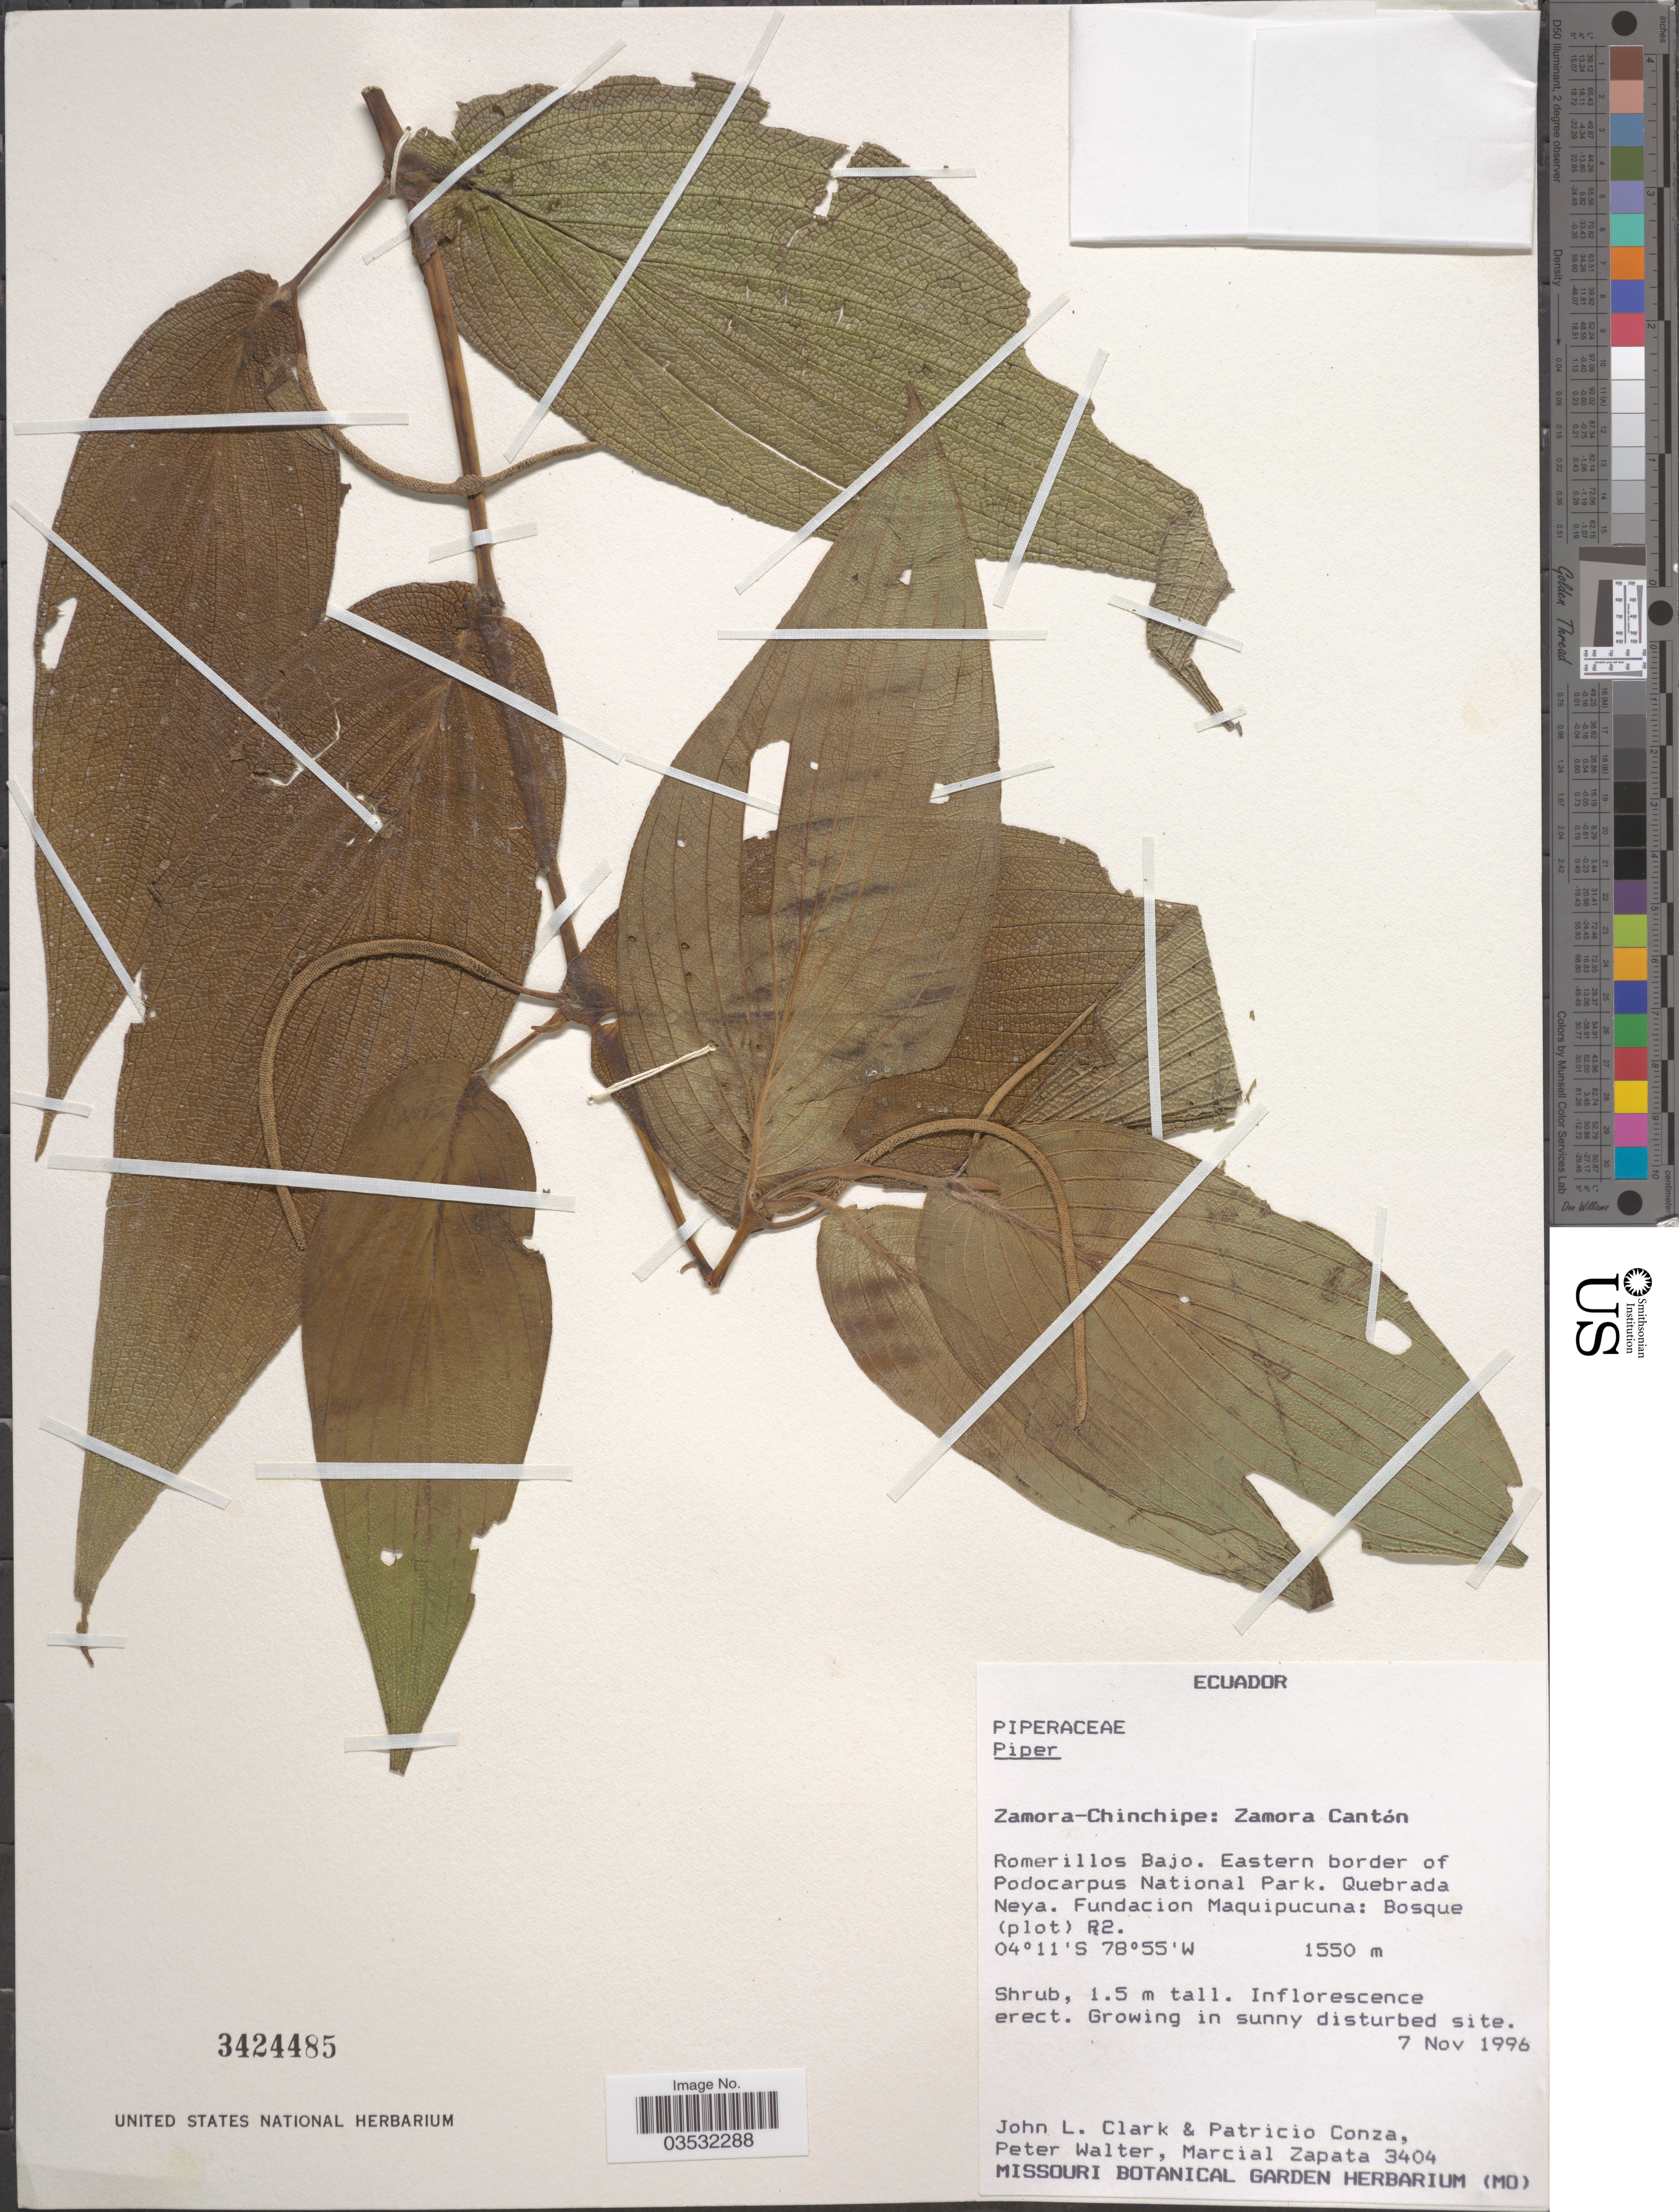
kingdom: Plantae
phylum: Tracheophyta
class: Magnoliopsida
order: Piperales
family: Piperaceae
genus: Piper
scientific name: Piper sp.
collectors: J. L. Clark, P. Conza, P. Walter & M. Zapata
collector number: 3404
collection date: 1996-11-07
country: Ecuador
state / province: Zamora-Chinchipe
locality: Zamora Cantón. Romerillos Bajo. Eastern border of Podocarpus National Park. Quebrada Neya. Fundacion Maquipucuna: Bosque (plot) R2.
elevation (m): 1550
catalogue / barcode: US 3424485